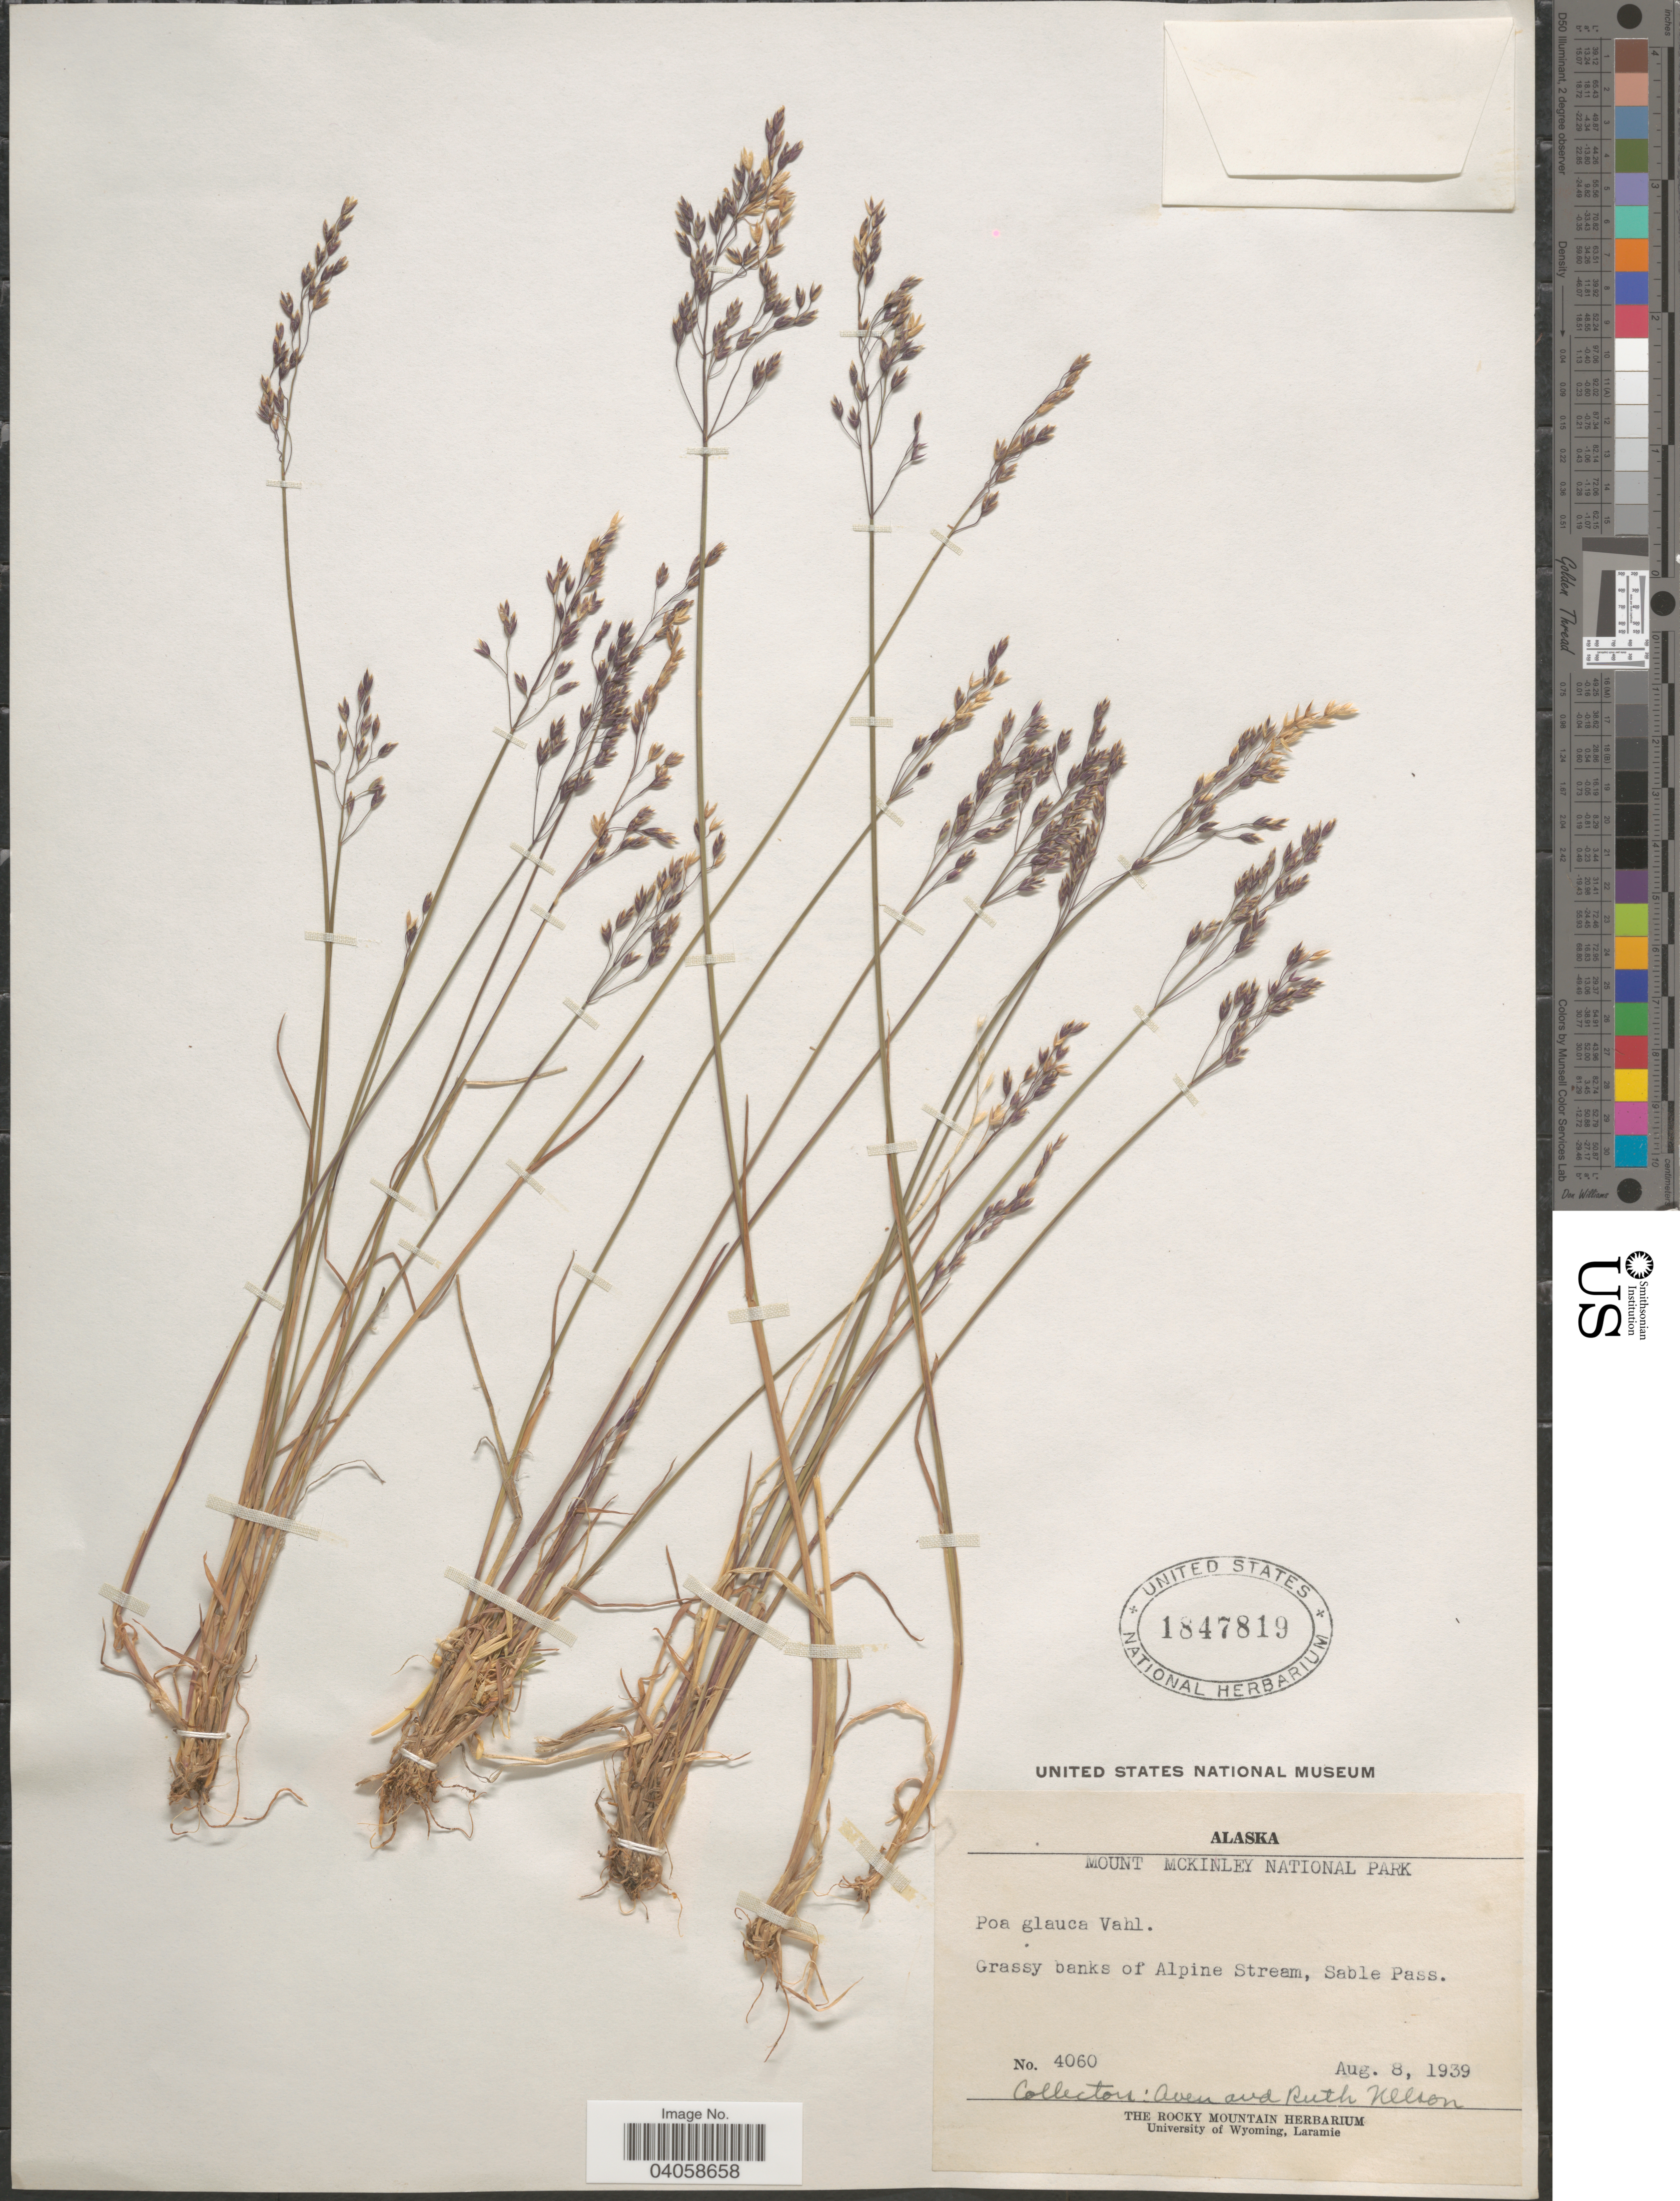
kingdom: Plantae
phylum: Tracheophyta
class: Liliopsida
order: Poales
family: Poaceae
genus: Poa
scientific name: Poa glauca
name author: Vahl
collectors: A. Nelson & R. A. Nelson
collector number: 4060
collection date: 1939-08-08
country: United States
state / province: Alaska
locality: Mount McKinley National Park. Grassy banks of Alpine Stream, Sable Pass.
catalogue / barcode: US 1847819